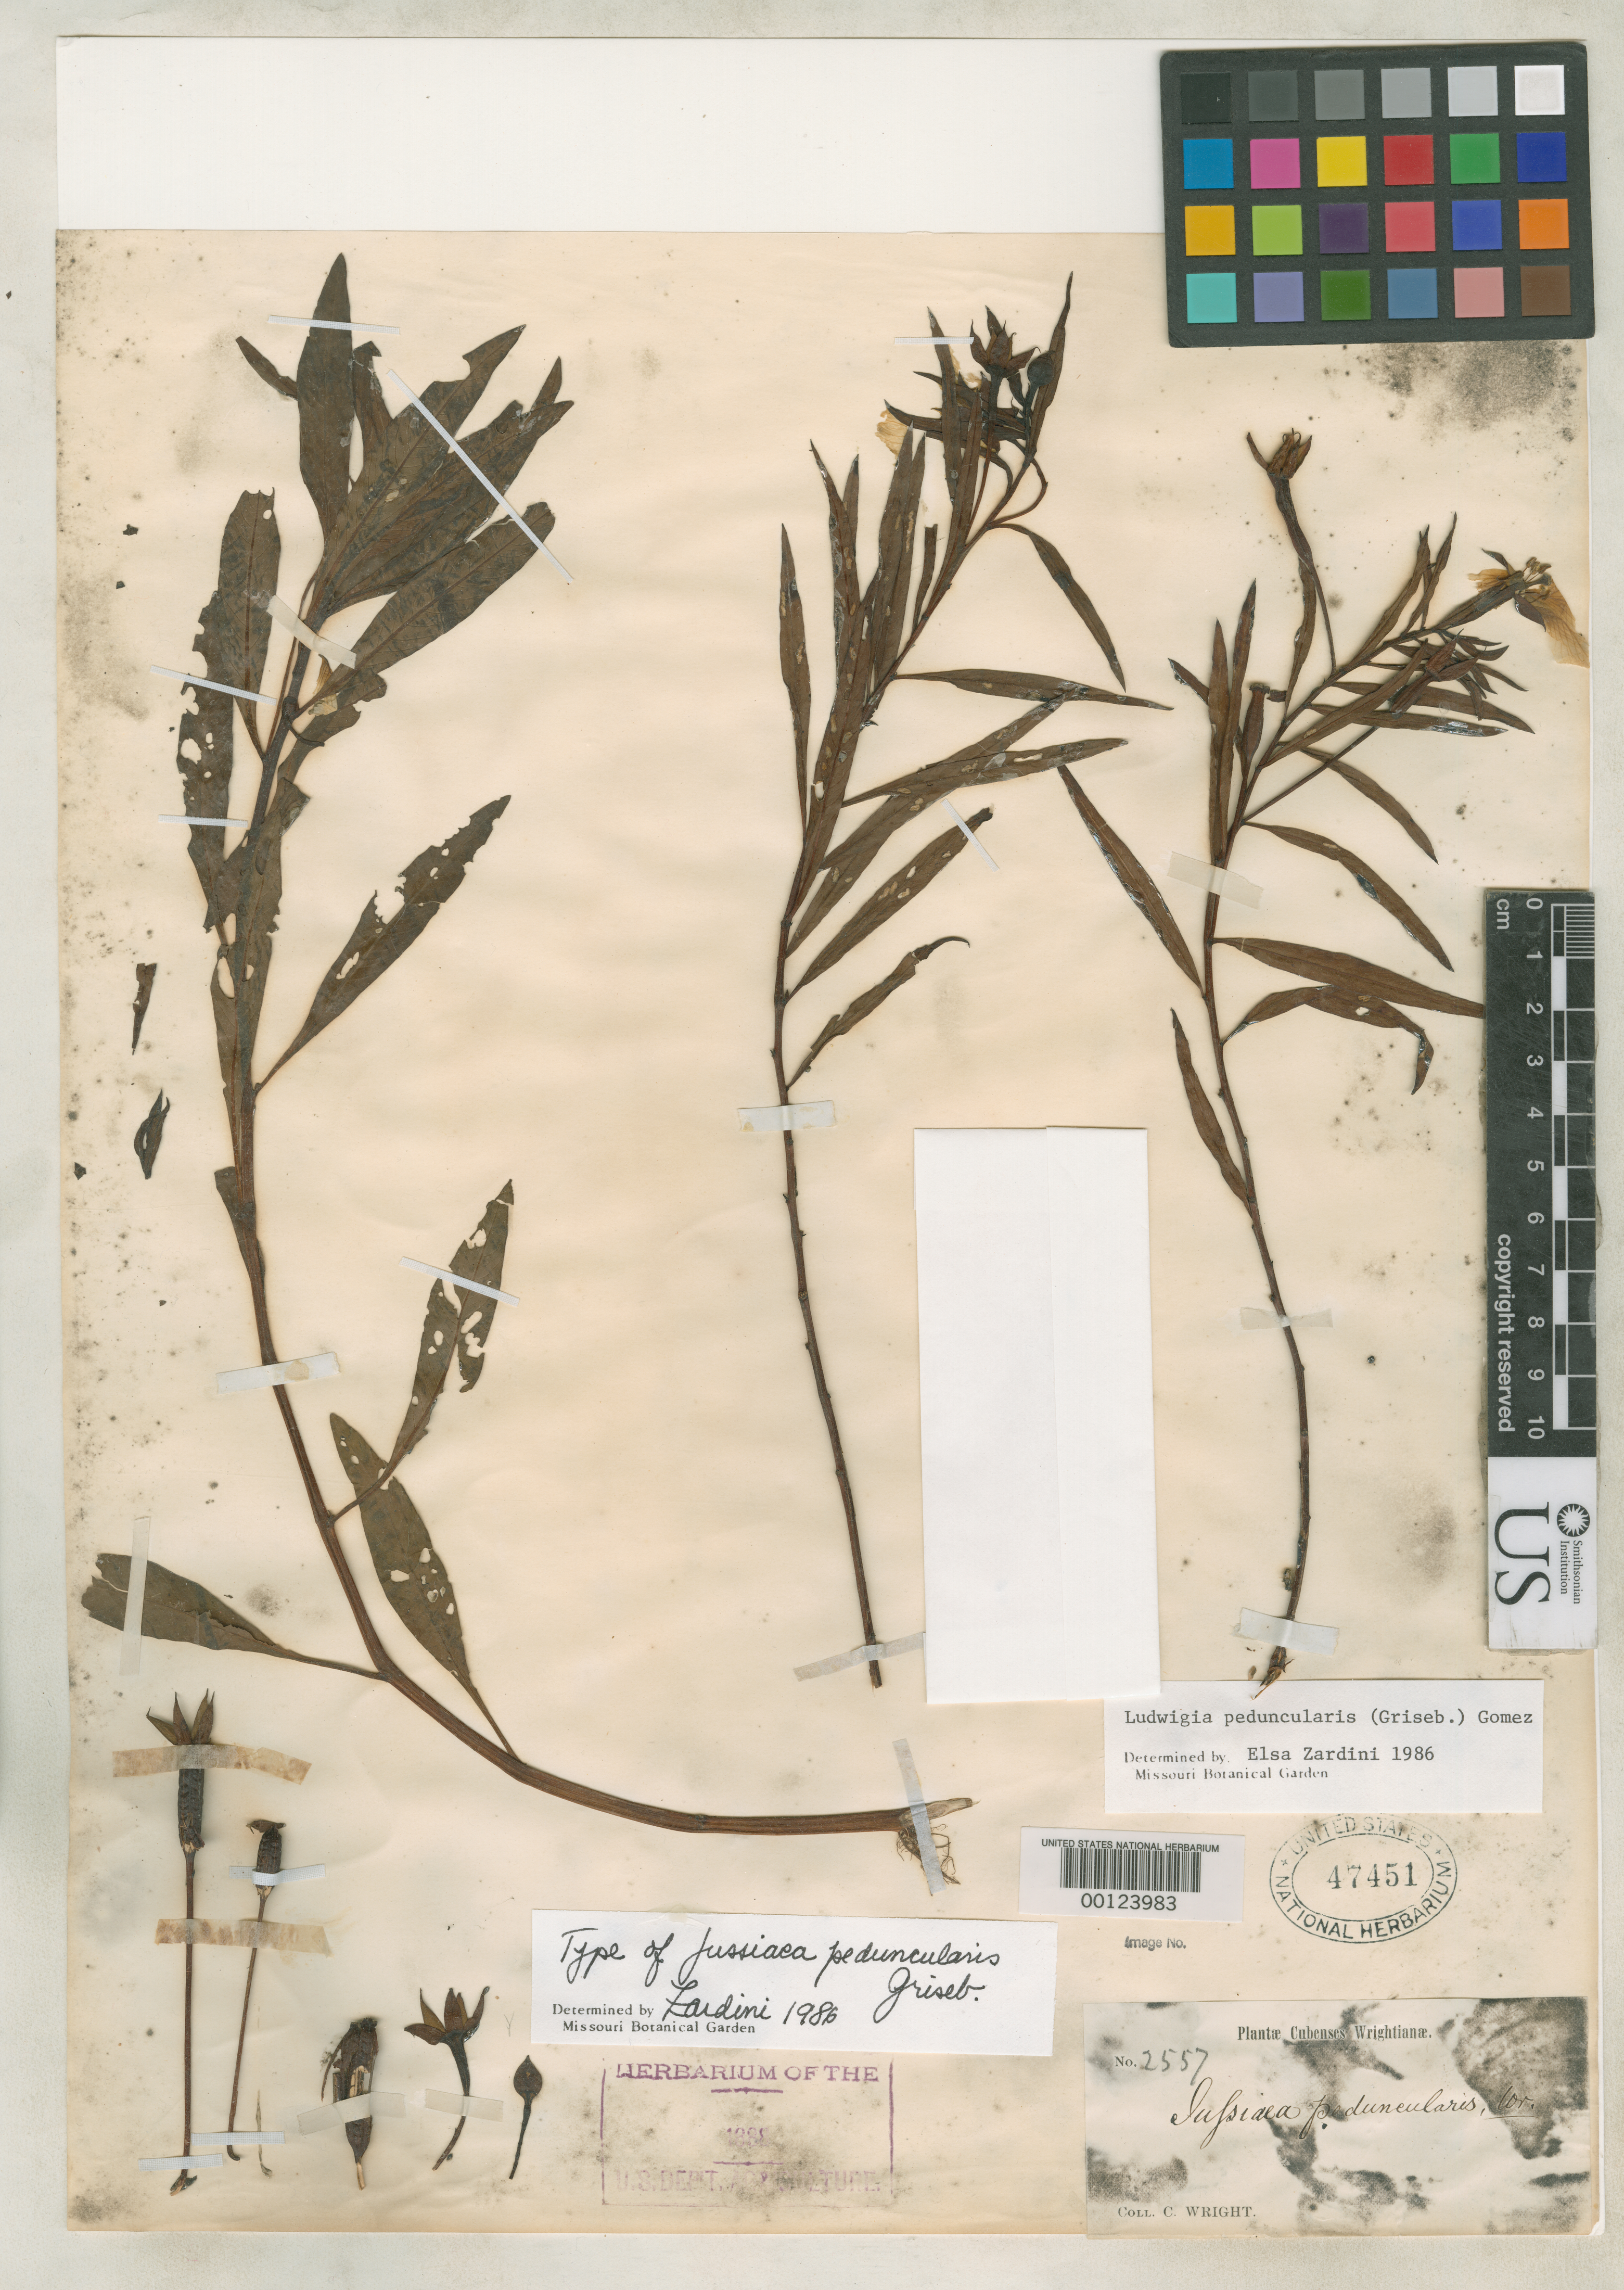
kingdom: Plantae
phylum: Tracheophyta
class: Magnoliopsida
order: Myrtales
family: Onagraceae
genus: Jussiaea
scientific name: Jussiaea peduncularis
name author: C. Wright in Griseb.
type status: Type Collection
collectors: C. Wright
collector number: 2557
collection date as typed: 1865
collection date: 1865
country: Cuba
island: Greater Antilles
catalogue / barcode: US 47451